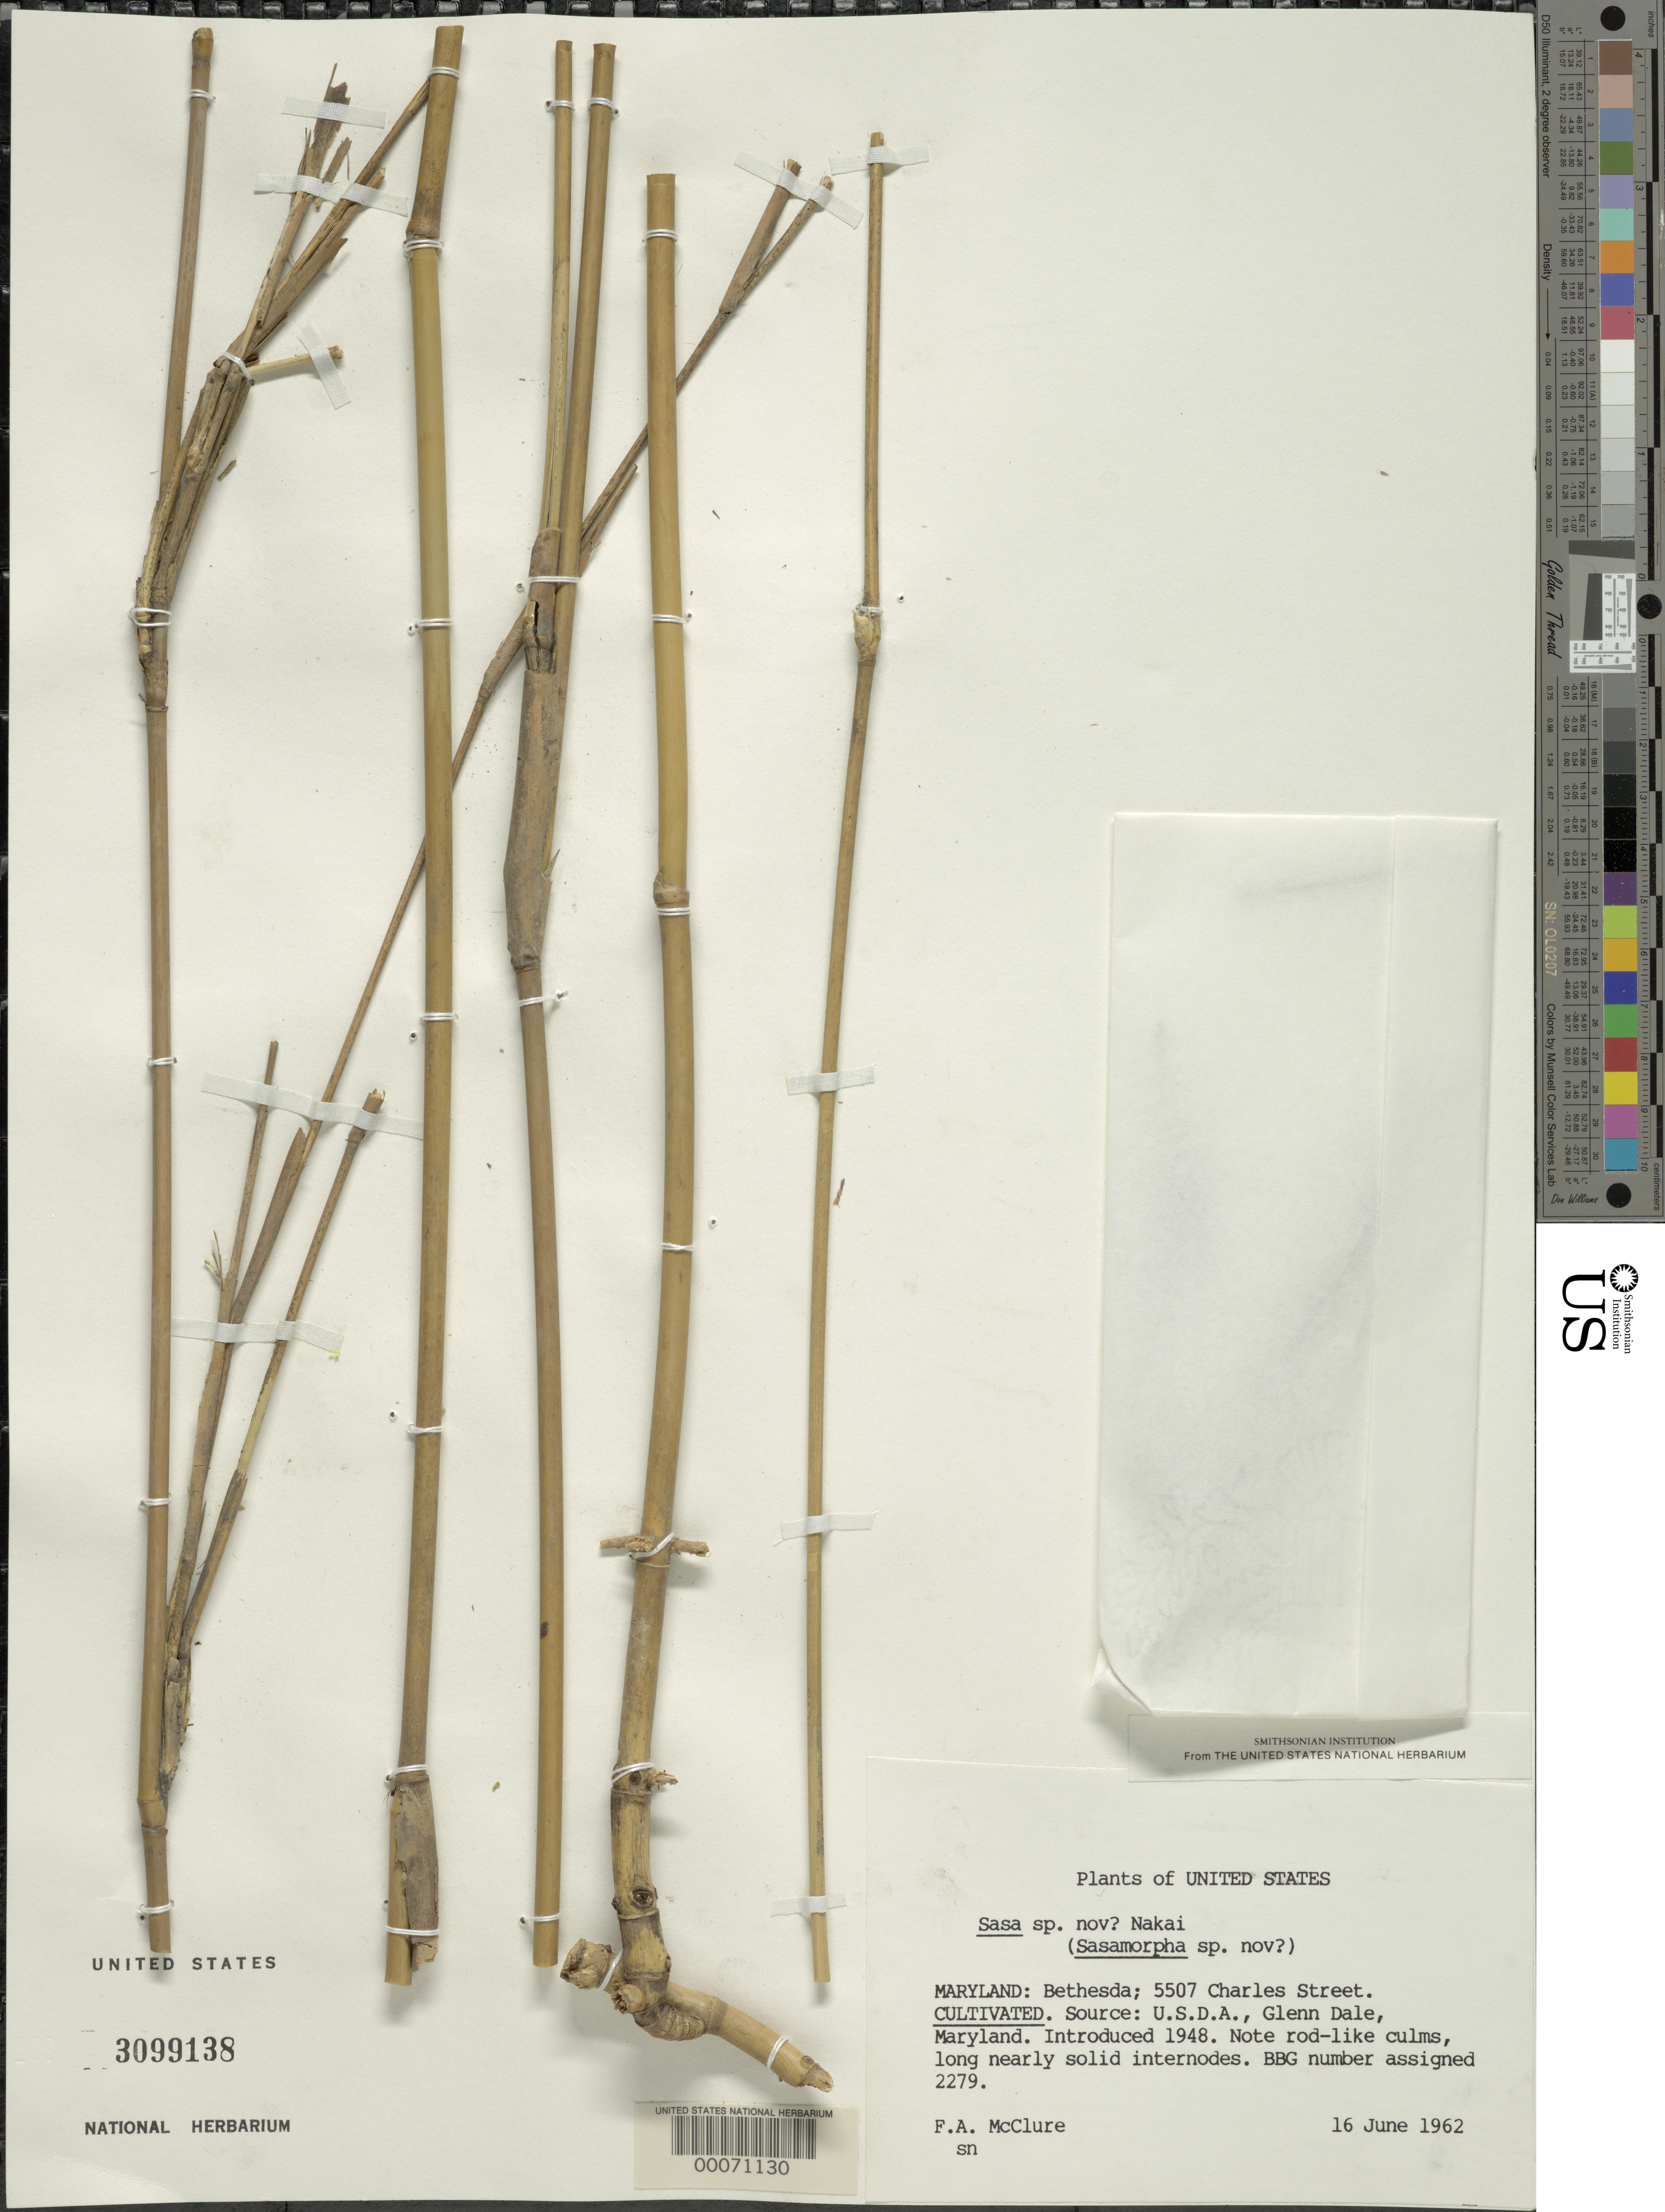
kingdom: Plantae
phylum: Tracheophyta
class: Liliopsida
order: Poales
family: Poaceae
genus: Sasa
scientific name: Sasa sp.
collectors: F. A. McClure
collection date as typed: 16 Jun 1968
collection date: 1968-06-16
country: United States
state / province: Maryland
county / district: Montgomery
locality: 5507 Charles Street, Bethesda (McClure's garden)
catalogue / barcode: US 3099138